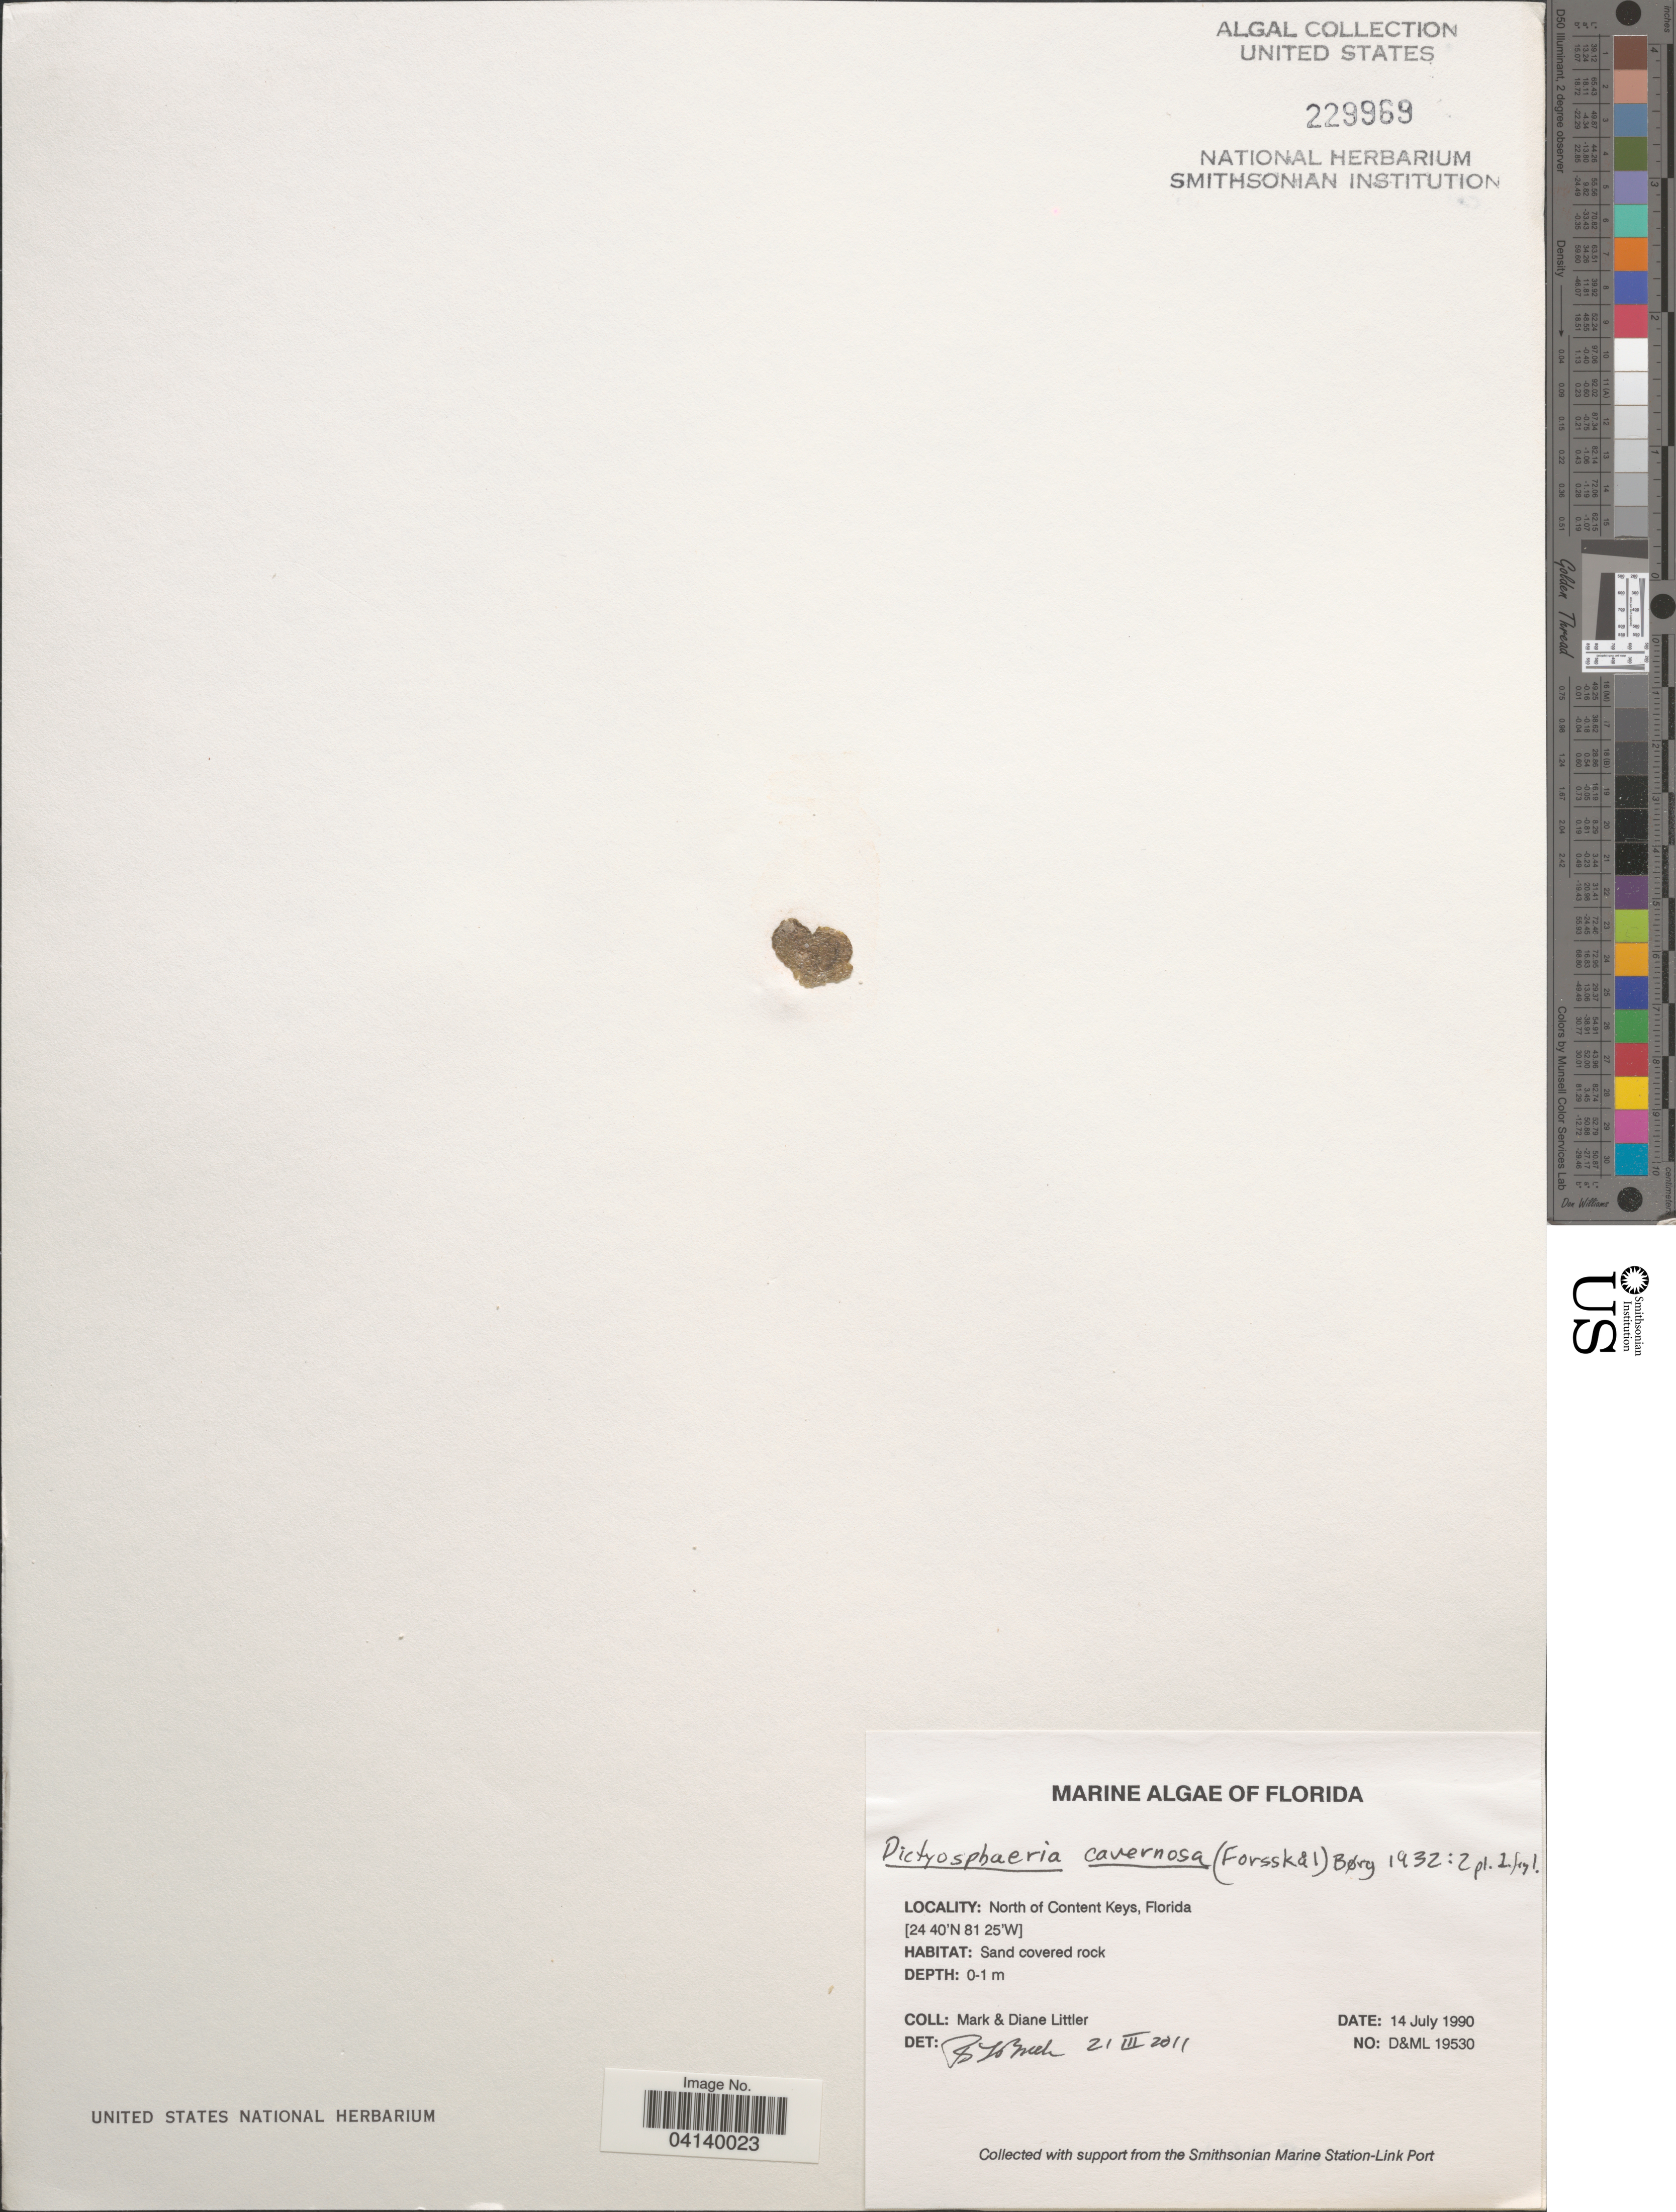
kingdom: Plantae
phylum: Chlorophyta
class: Ulvophyceae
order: Siphonocladales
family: Siphonocladaceae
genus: Dictyosphaeria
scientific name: Dictyosphaeria cavernosa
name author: (Forssk.) Børgesen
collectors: M. Littler & D. S. Littler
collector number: D&ML19530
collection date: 1990-07-14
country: United States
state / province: Florida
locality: North of Content Keys.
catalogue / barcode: US 229969